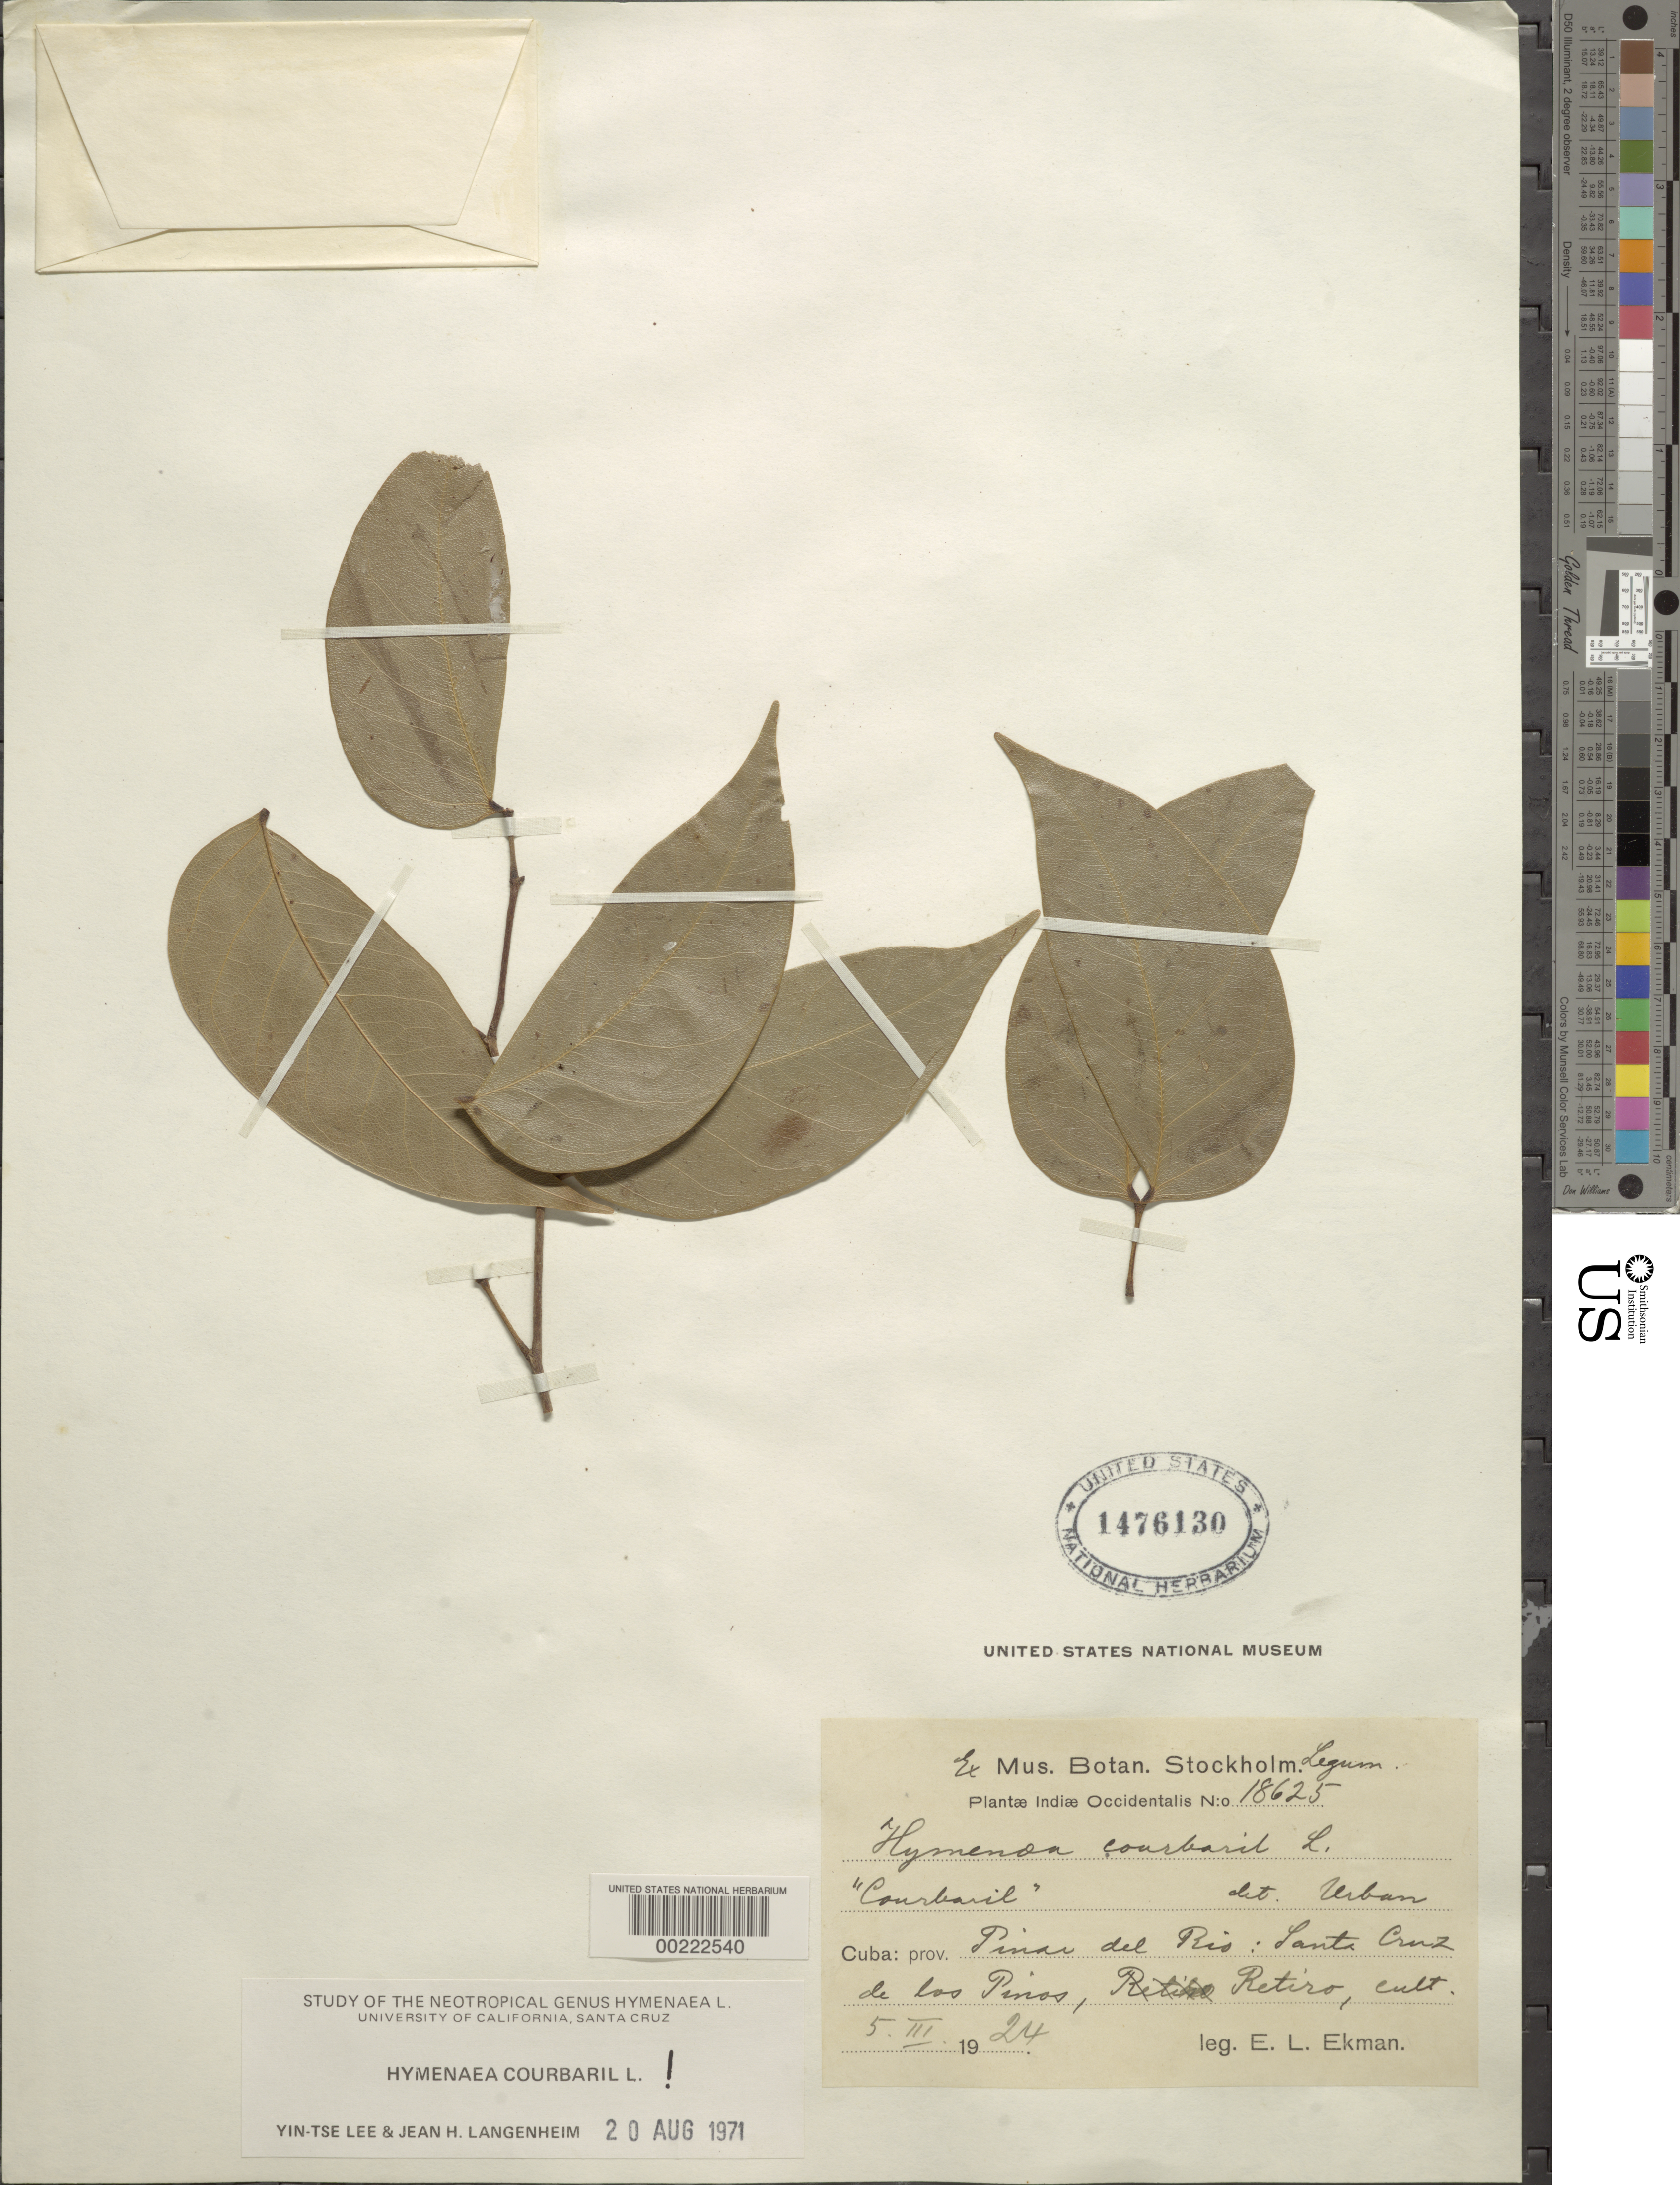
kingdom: Plantae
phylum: Tracheophyta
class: Magnoliopsida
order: Fabales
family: Fabaceae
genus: Hymenaea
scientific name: Hymenaea courbaril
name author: L.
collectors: E. L. Ekman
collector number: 18625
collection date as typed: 05 Mar 1924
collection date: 1924-03-05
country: Cuba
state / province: Pinar del Río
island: Greater Antilles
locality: Santa cruz de los pinos, retiro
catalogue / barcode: US 1476130